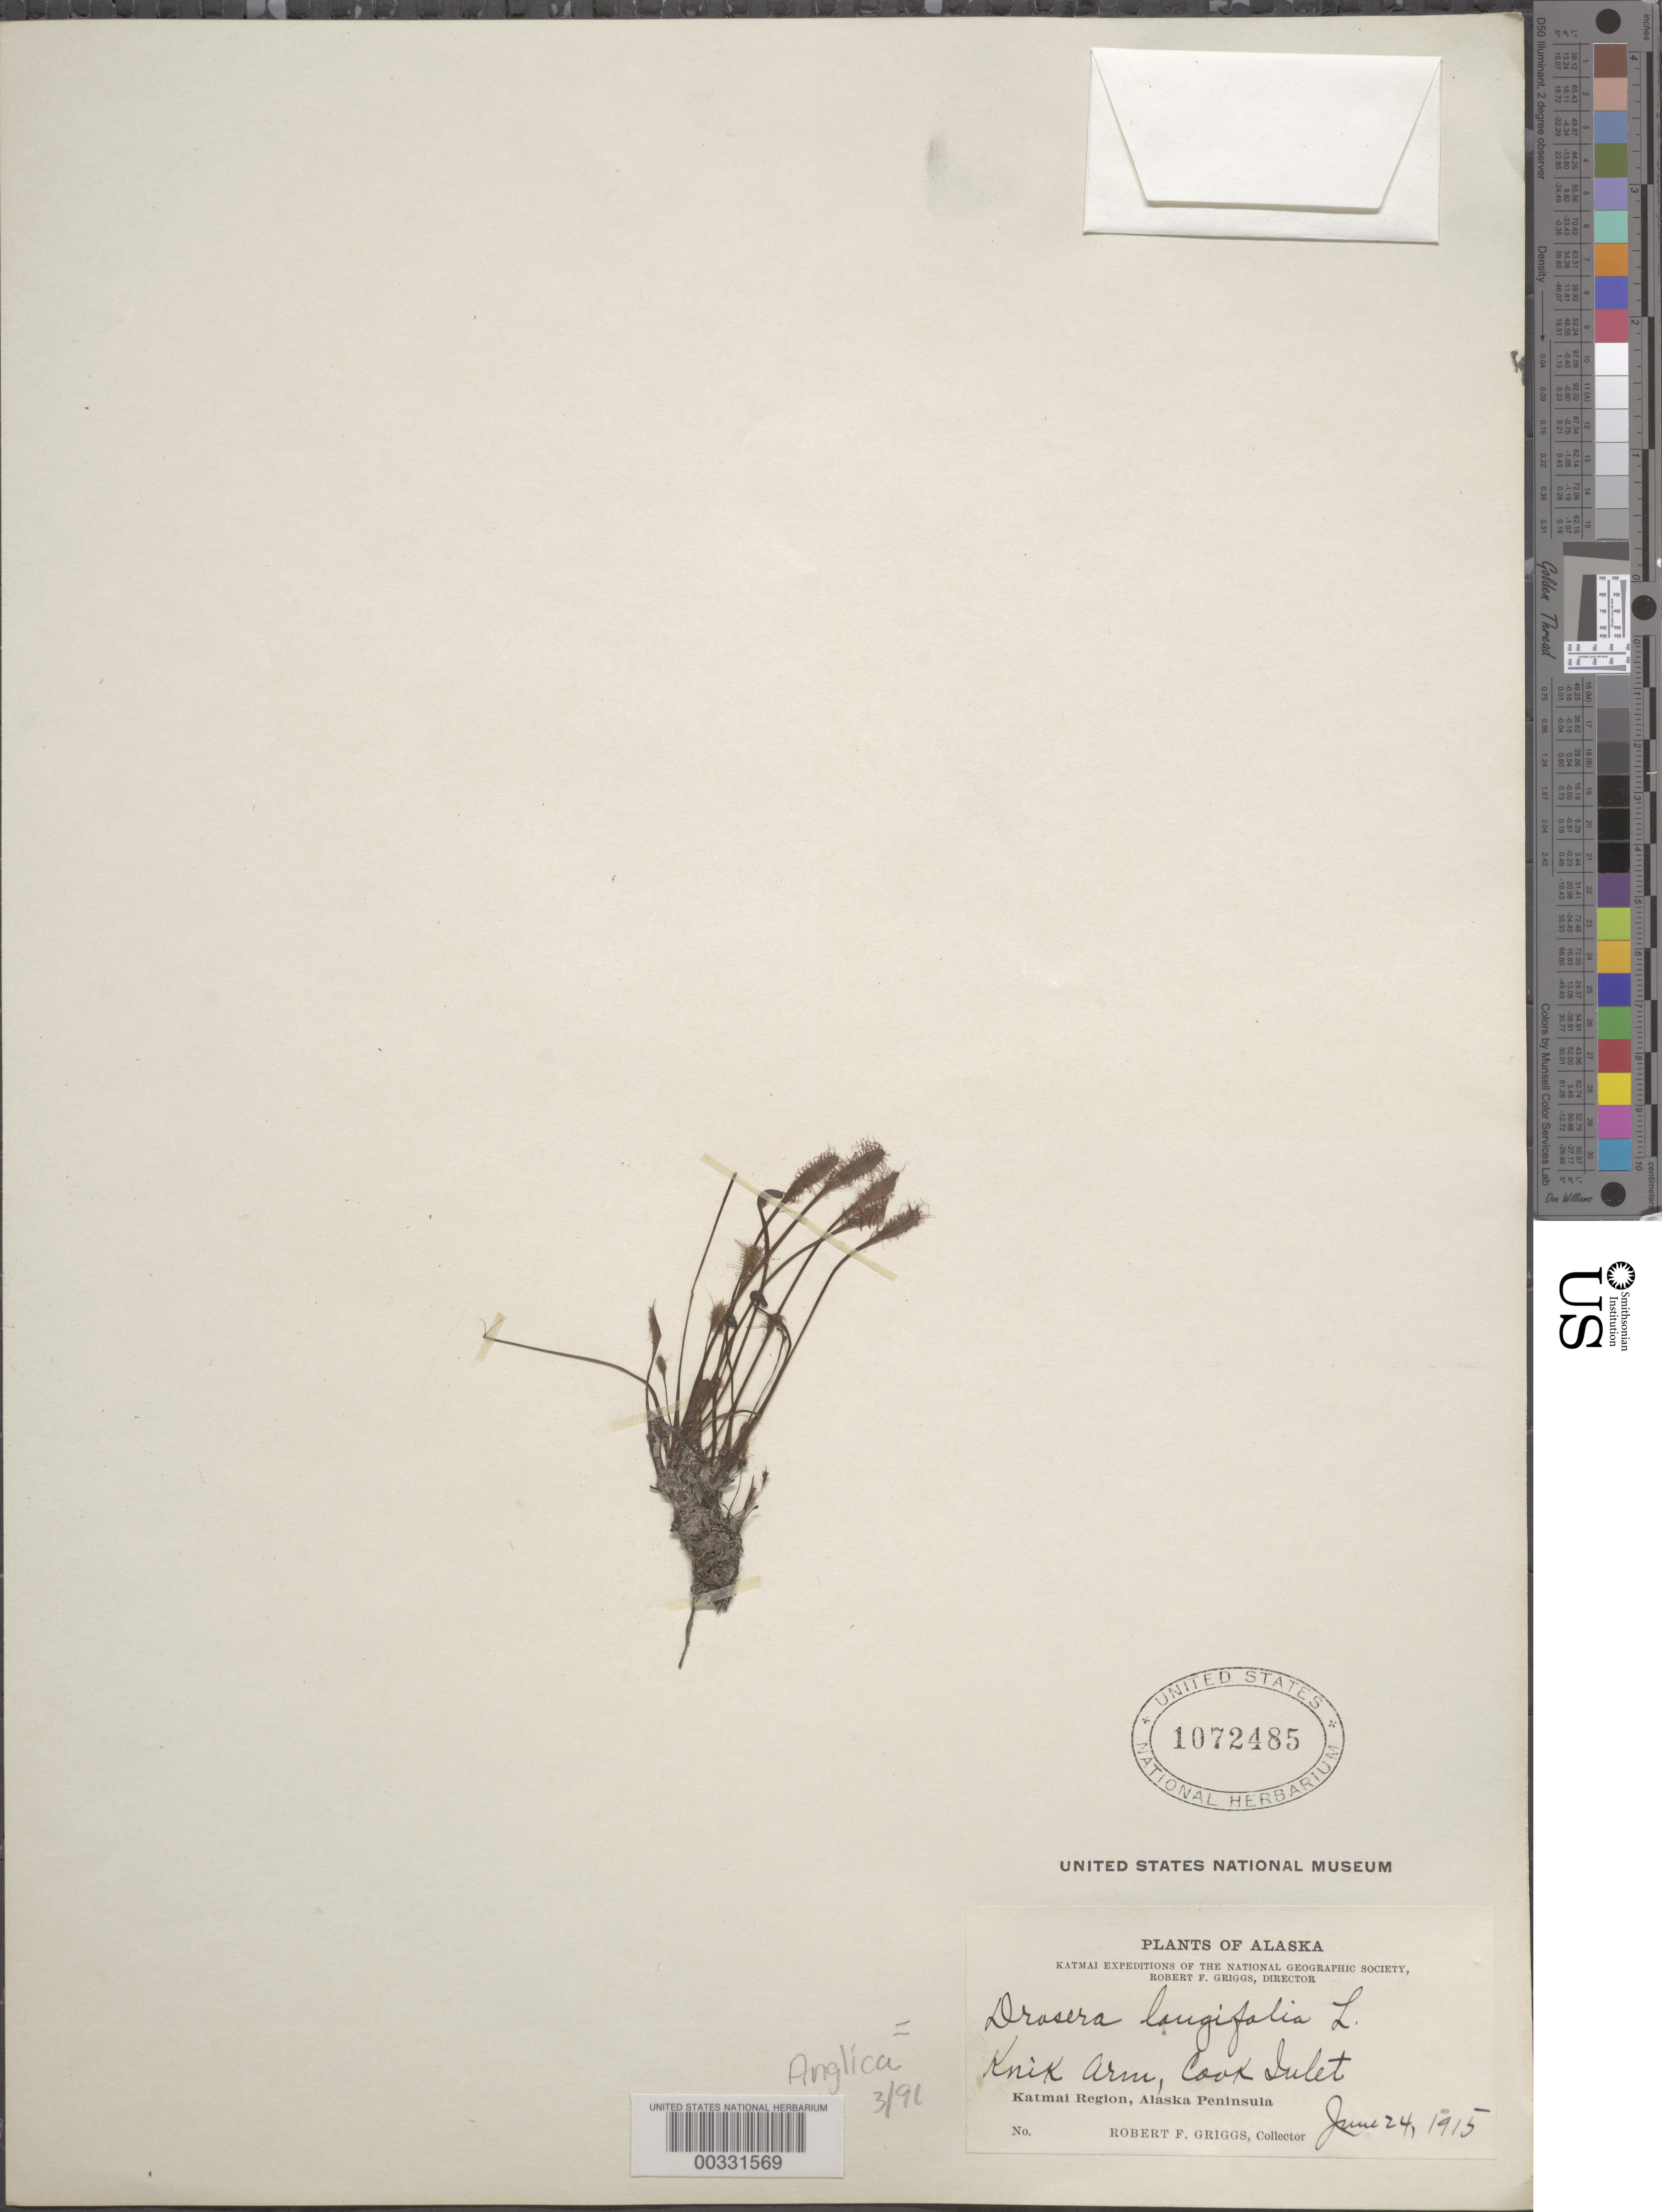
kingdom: Plantae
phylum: Tracheophyta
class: Magnoliopsida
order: Caryophyllales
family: Droseraceae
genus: Drosera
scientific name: Drosera anglica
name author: Huds.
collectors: R. F. Griggs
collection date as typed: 24 Jun 1915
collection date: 1915-06-24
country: United States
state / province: Alaska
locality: Katmai region, alaska peninsula, knik arm, cook inlet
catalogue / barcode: US 1072485